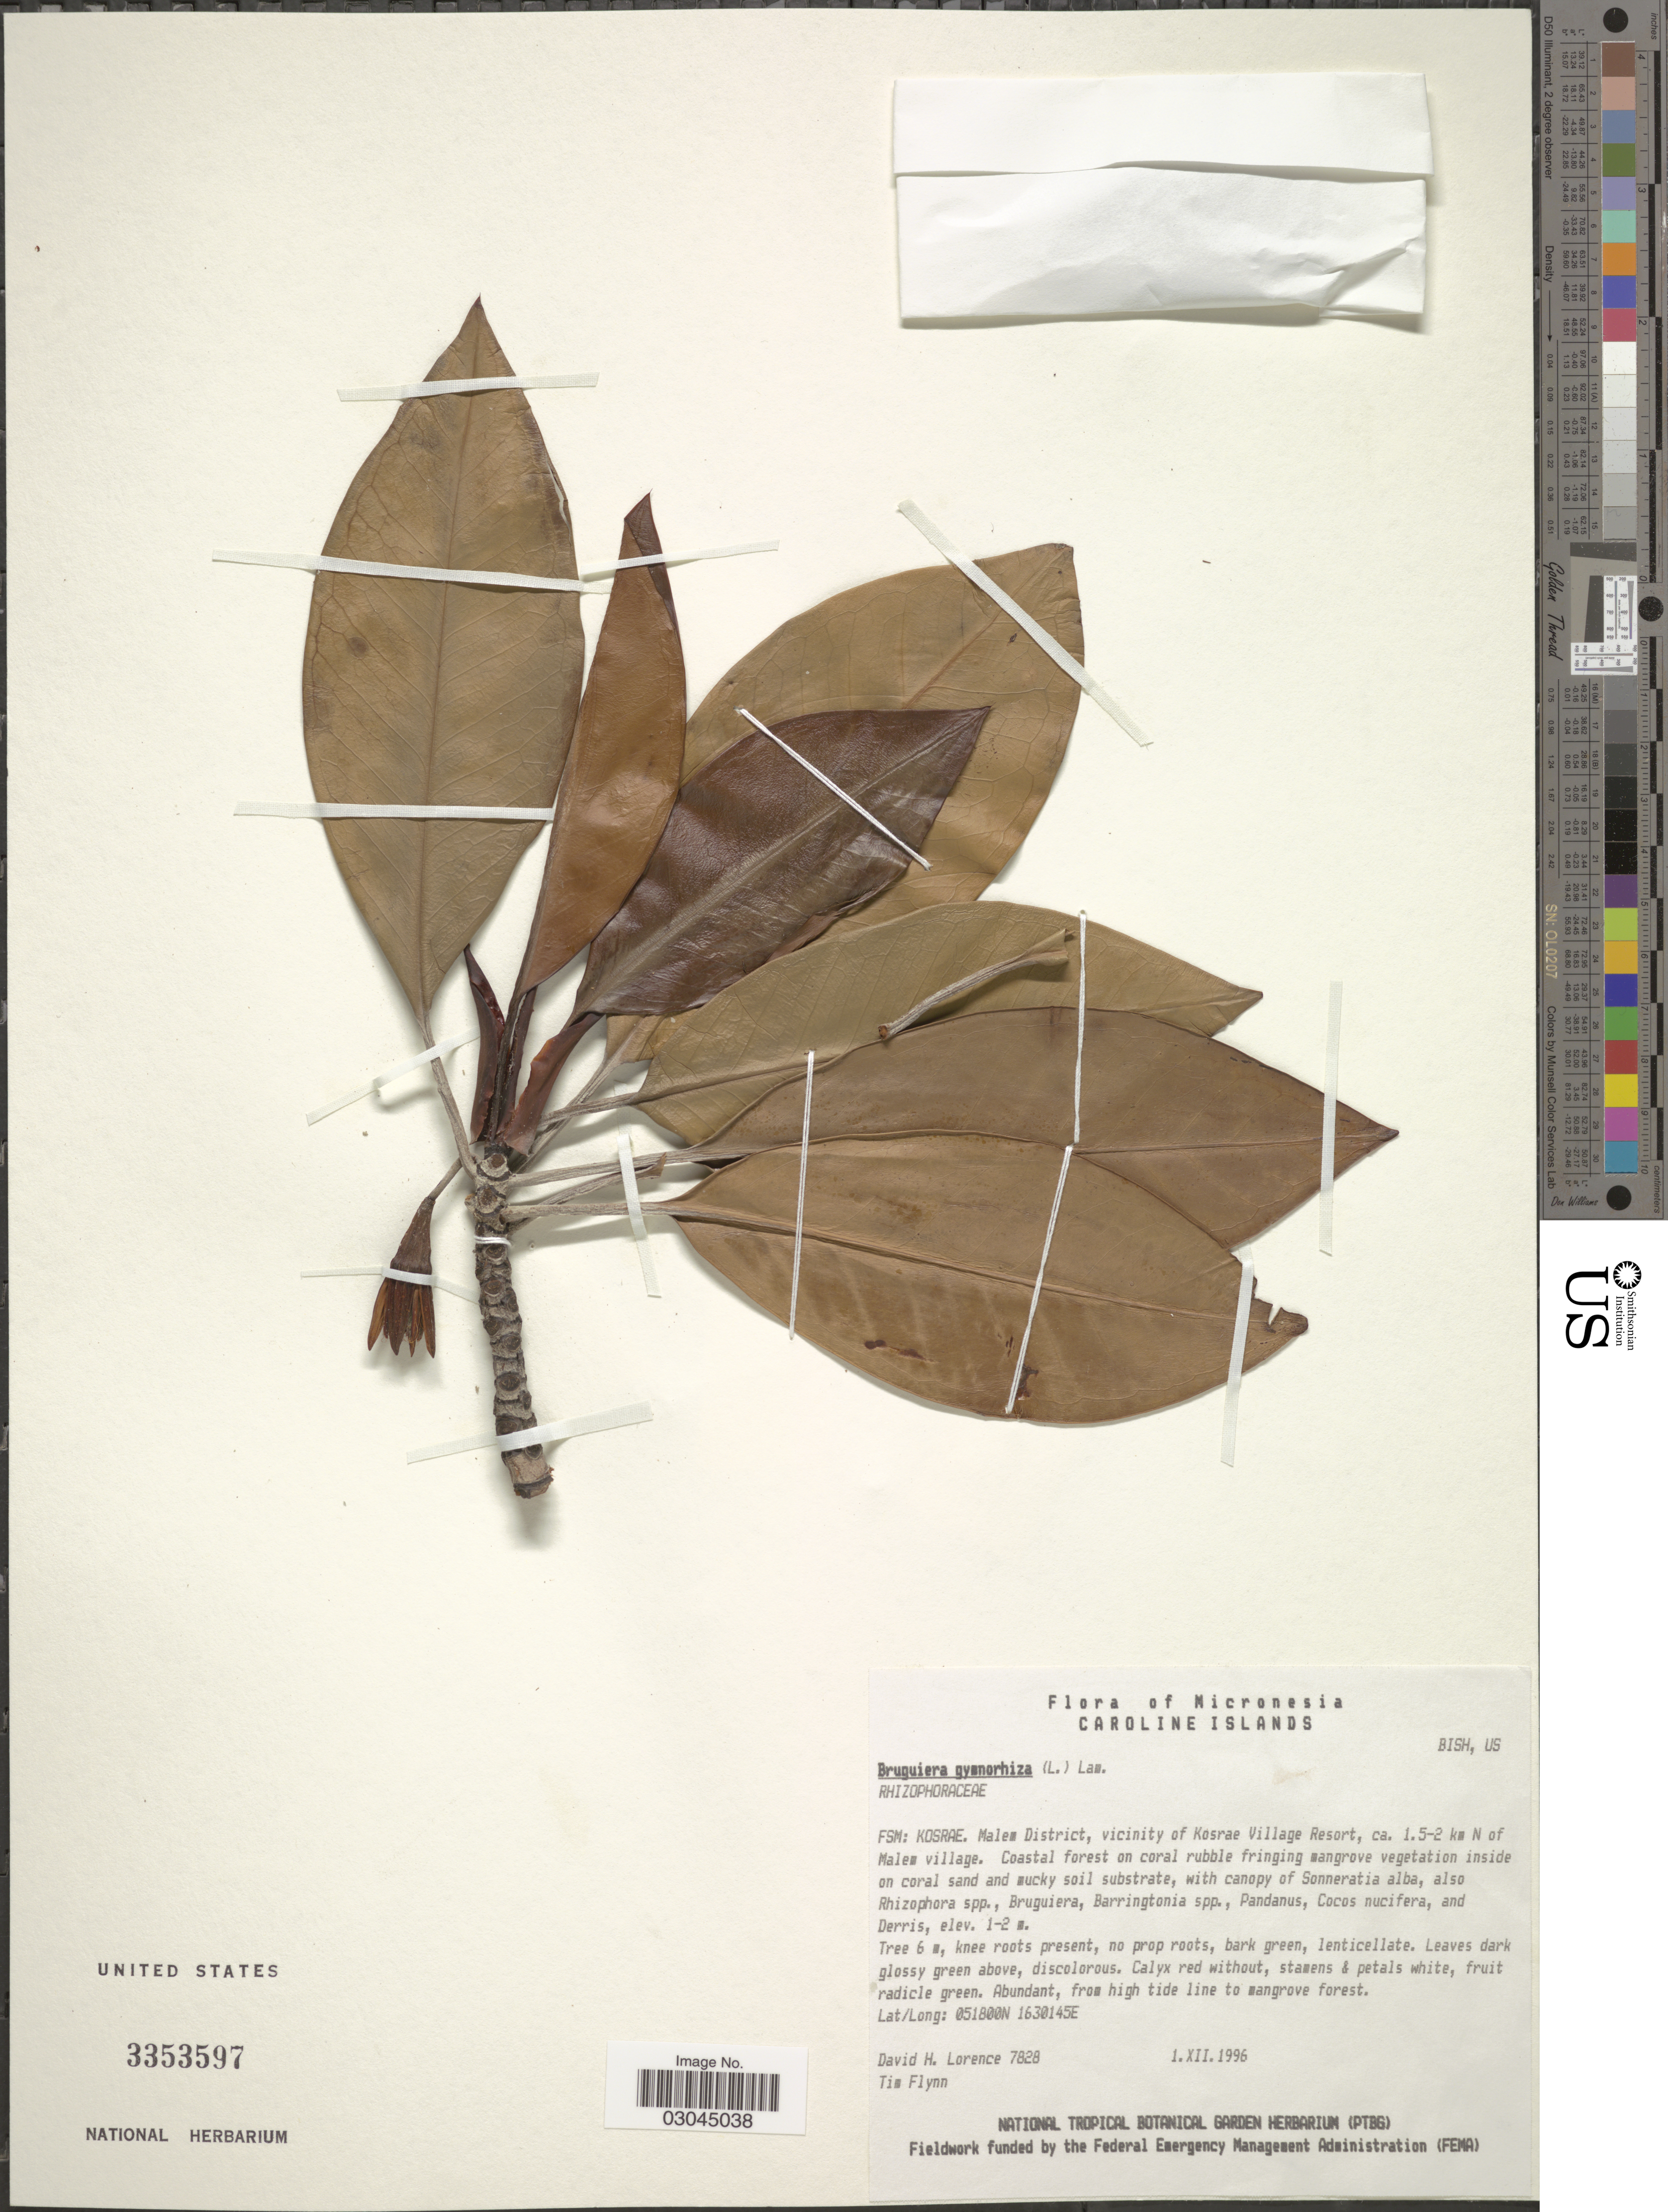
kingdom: Plantae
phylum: Tracheophyta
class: Magnoliopsida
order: Malpighiales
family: Rhizophoraceae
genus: Bruguiera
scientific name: Bruguiera gymnorhiza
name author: (L.) Savigny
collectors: D. Lorence & T. Flynn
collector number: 7828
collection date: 1996-12-01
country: Micronesia, Federated States of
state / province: Kosrae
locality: FSM: Kosrae, Malem District, vicinity of Kosrae Village Resort, ca. 1.5-2 km N of Malem village.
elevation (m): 1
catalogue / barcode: US 3353597